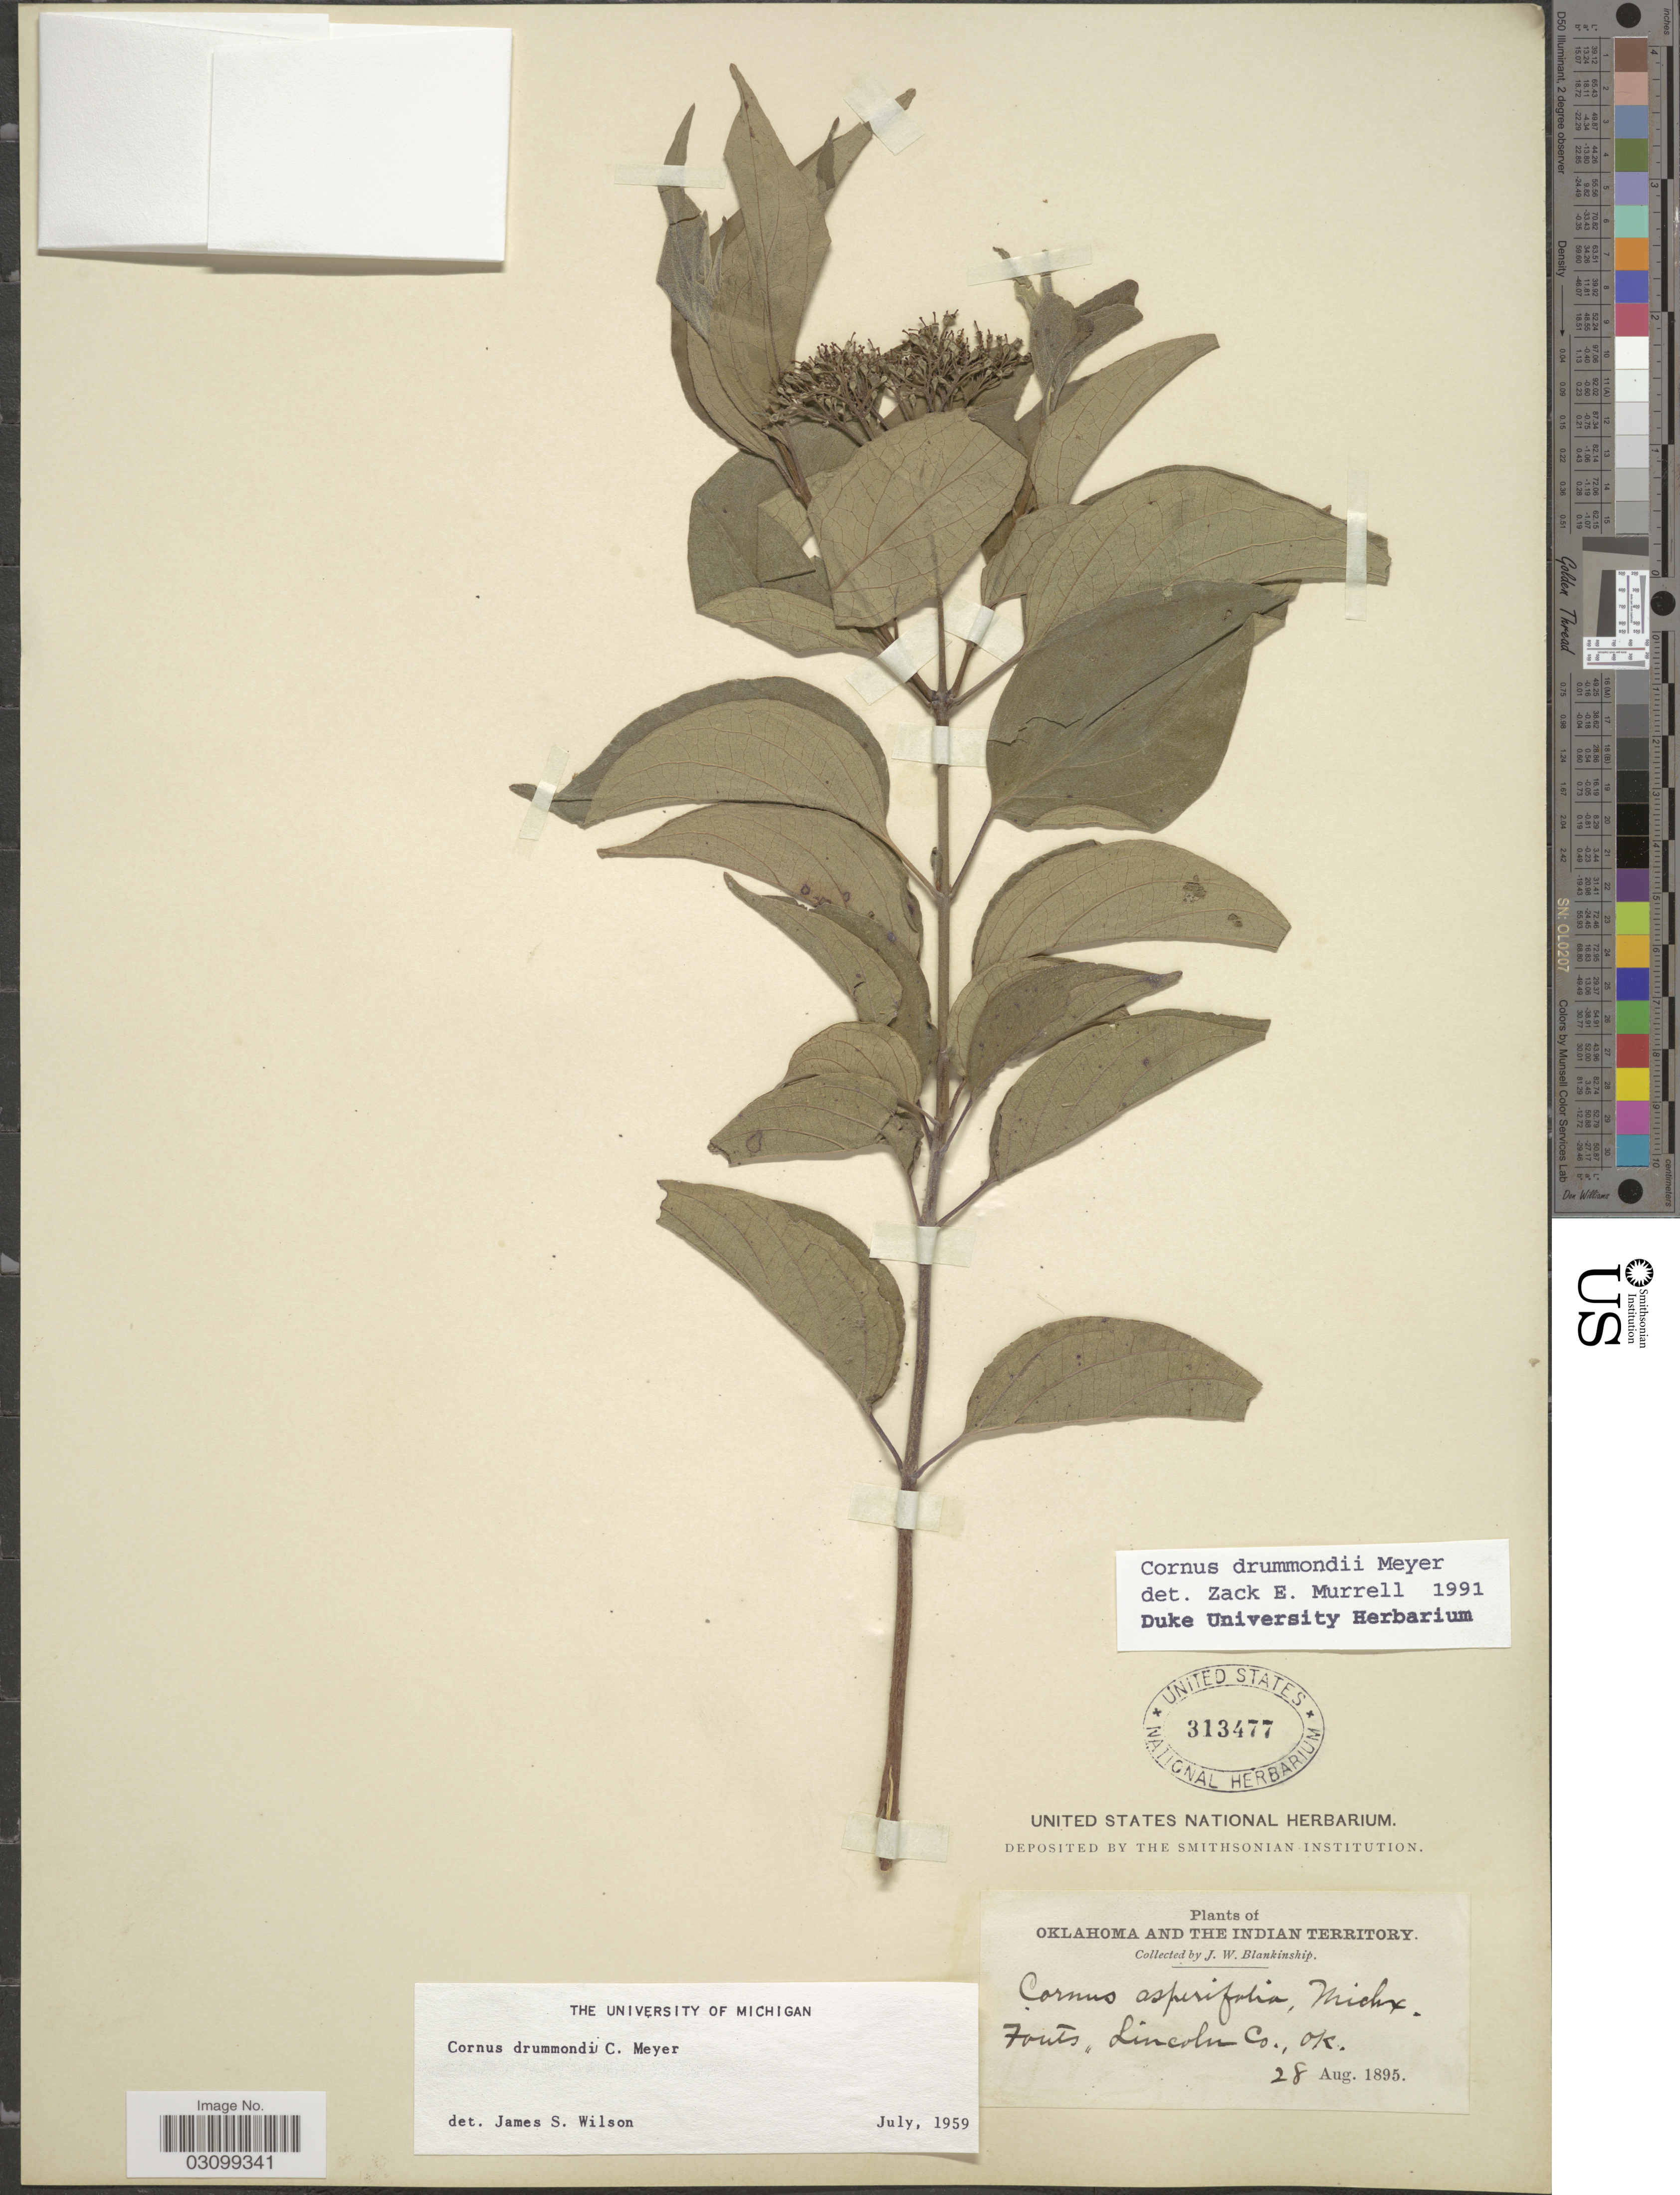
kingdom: Plantae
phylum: Tracheophyta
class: Magnoliopsida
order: Cornales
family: Cornaceae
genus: Cornus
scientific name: Cornus drummondii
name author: C.A. Mey.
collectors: J. W. Blankinship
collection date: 1895-08-28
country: United States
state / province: Oklahoma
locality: Oklahoma and the Indian Territory. Fouts Lincoln Co.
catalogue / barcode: US 313477